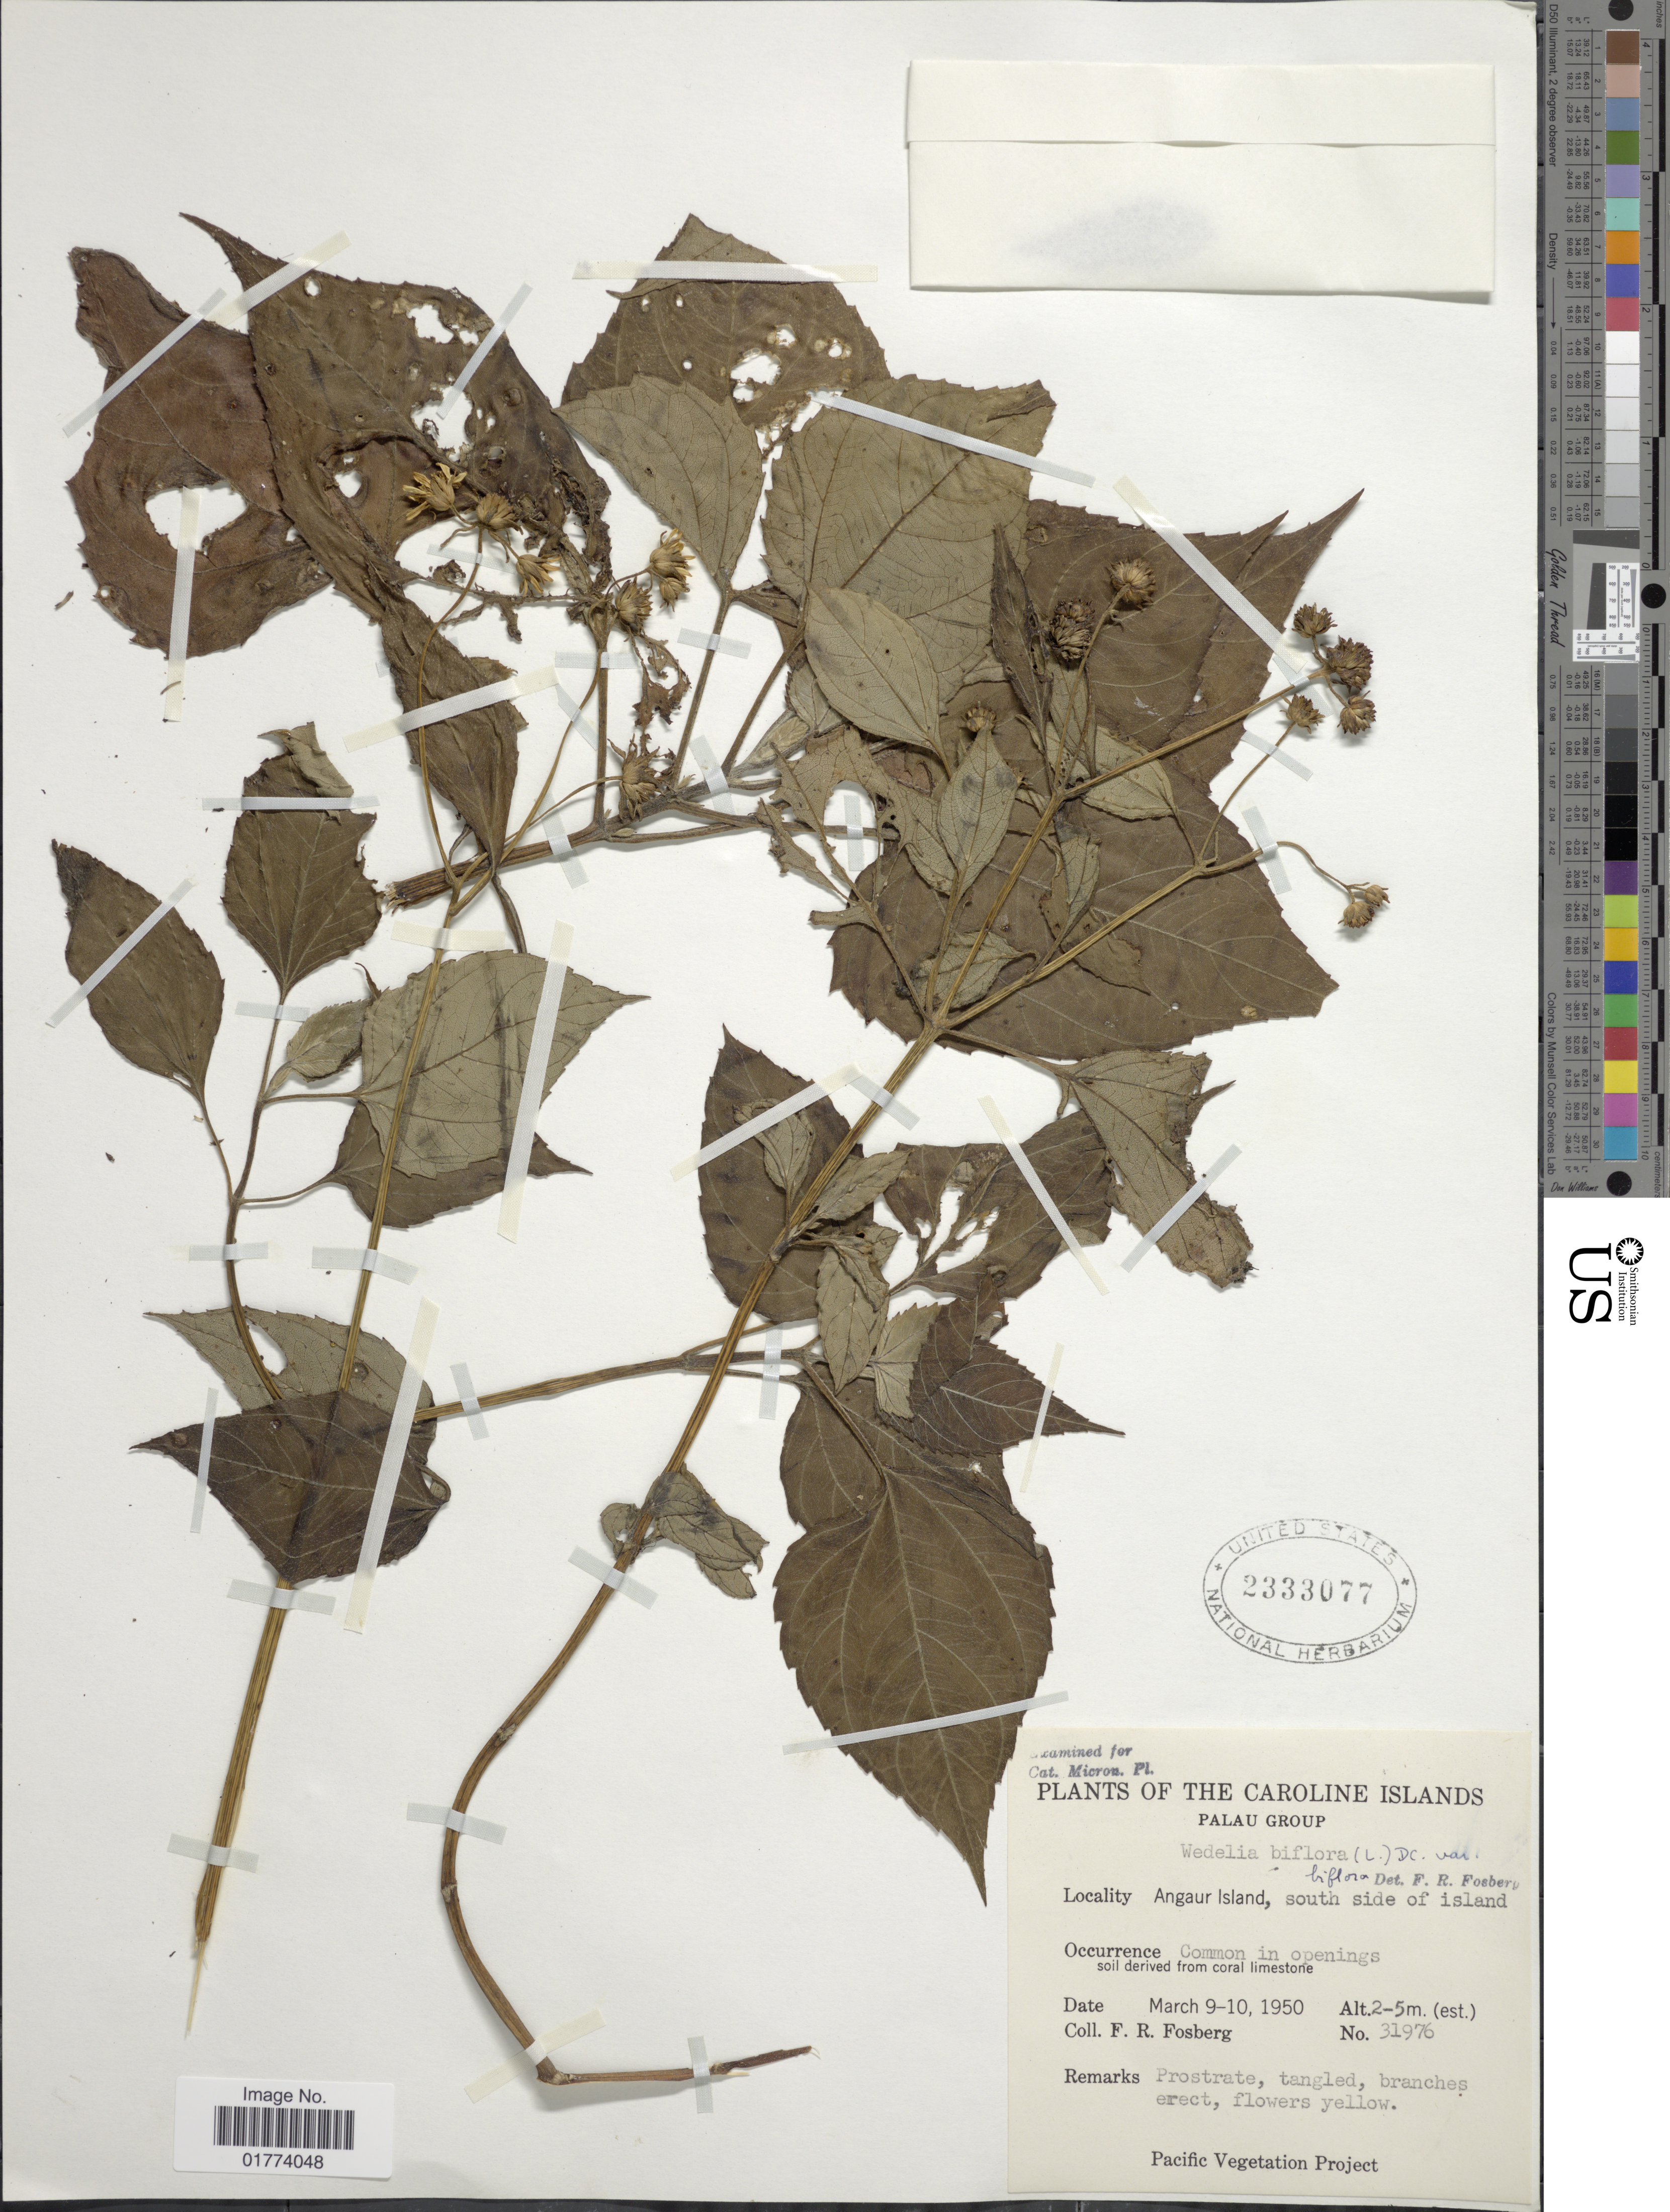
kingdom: Plantae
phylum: Tracheophyta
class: Magnoliopsida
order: Asterales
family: Asteraceae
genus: Wollastonia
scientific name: Wollastonia biflora var. biflora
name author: (L.) DC.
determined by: Wagner, W. L., (BOT), Smithsonian Institution - National Museum of Natural History (UNITED STATES)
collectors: F. R. Fosberg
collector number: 31976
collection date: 1950-03-03/1950-03-10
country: Palau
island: Ngeaur [Angaur]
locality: Caroline Islands, Palau Group, Angaur Island, south side of island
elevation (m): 2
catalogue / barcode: US 2333077